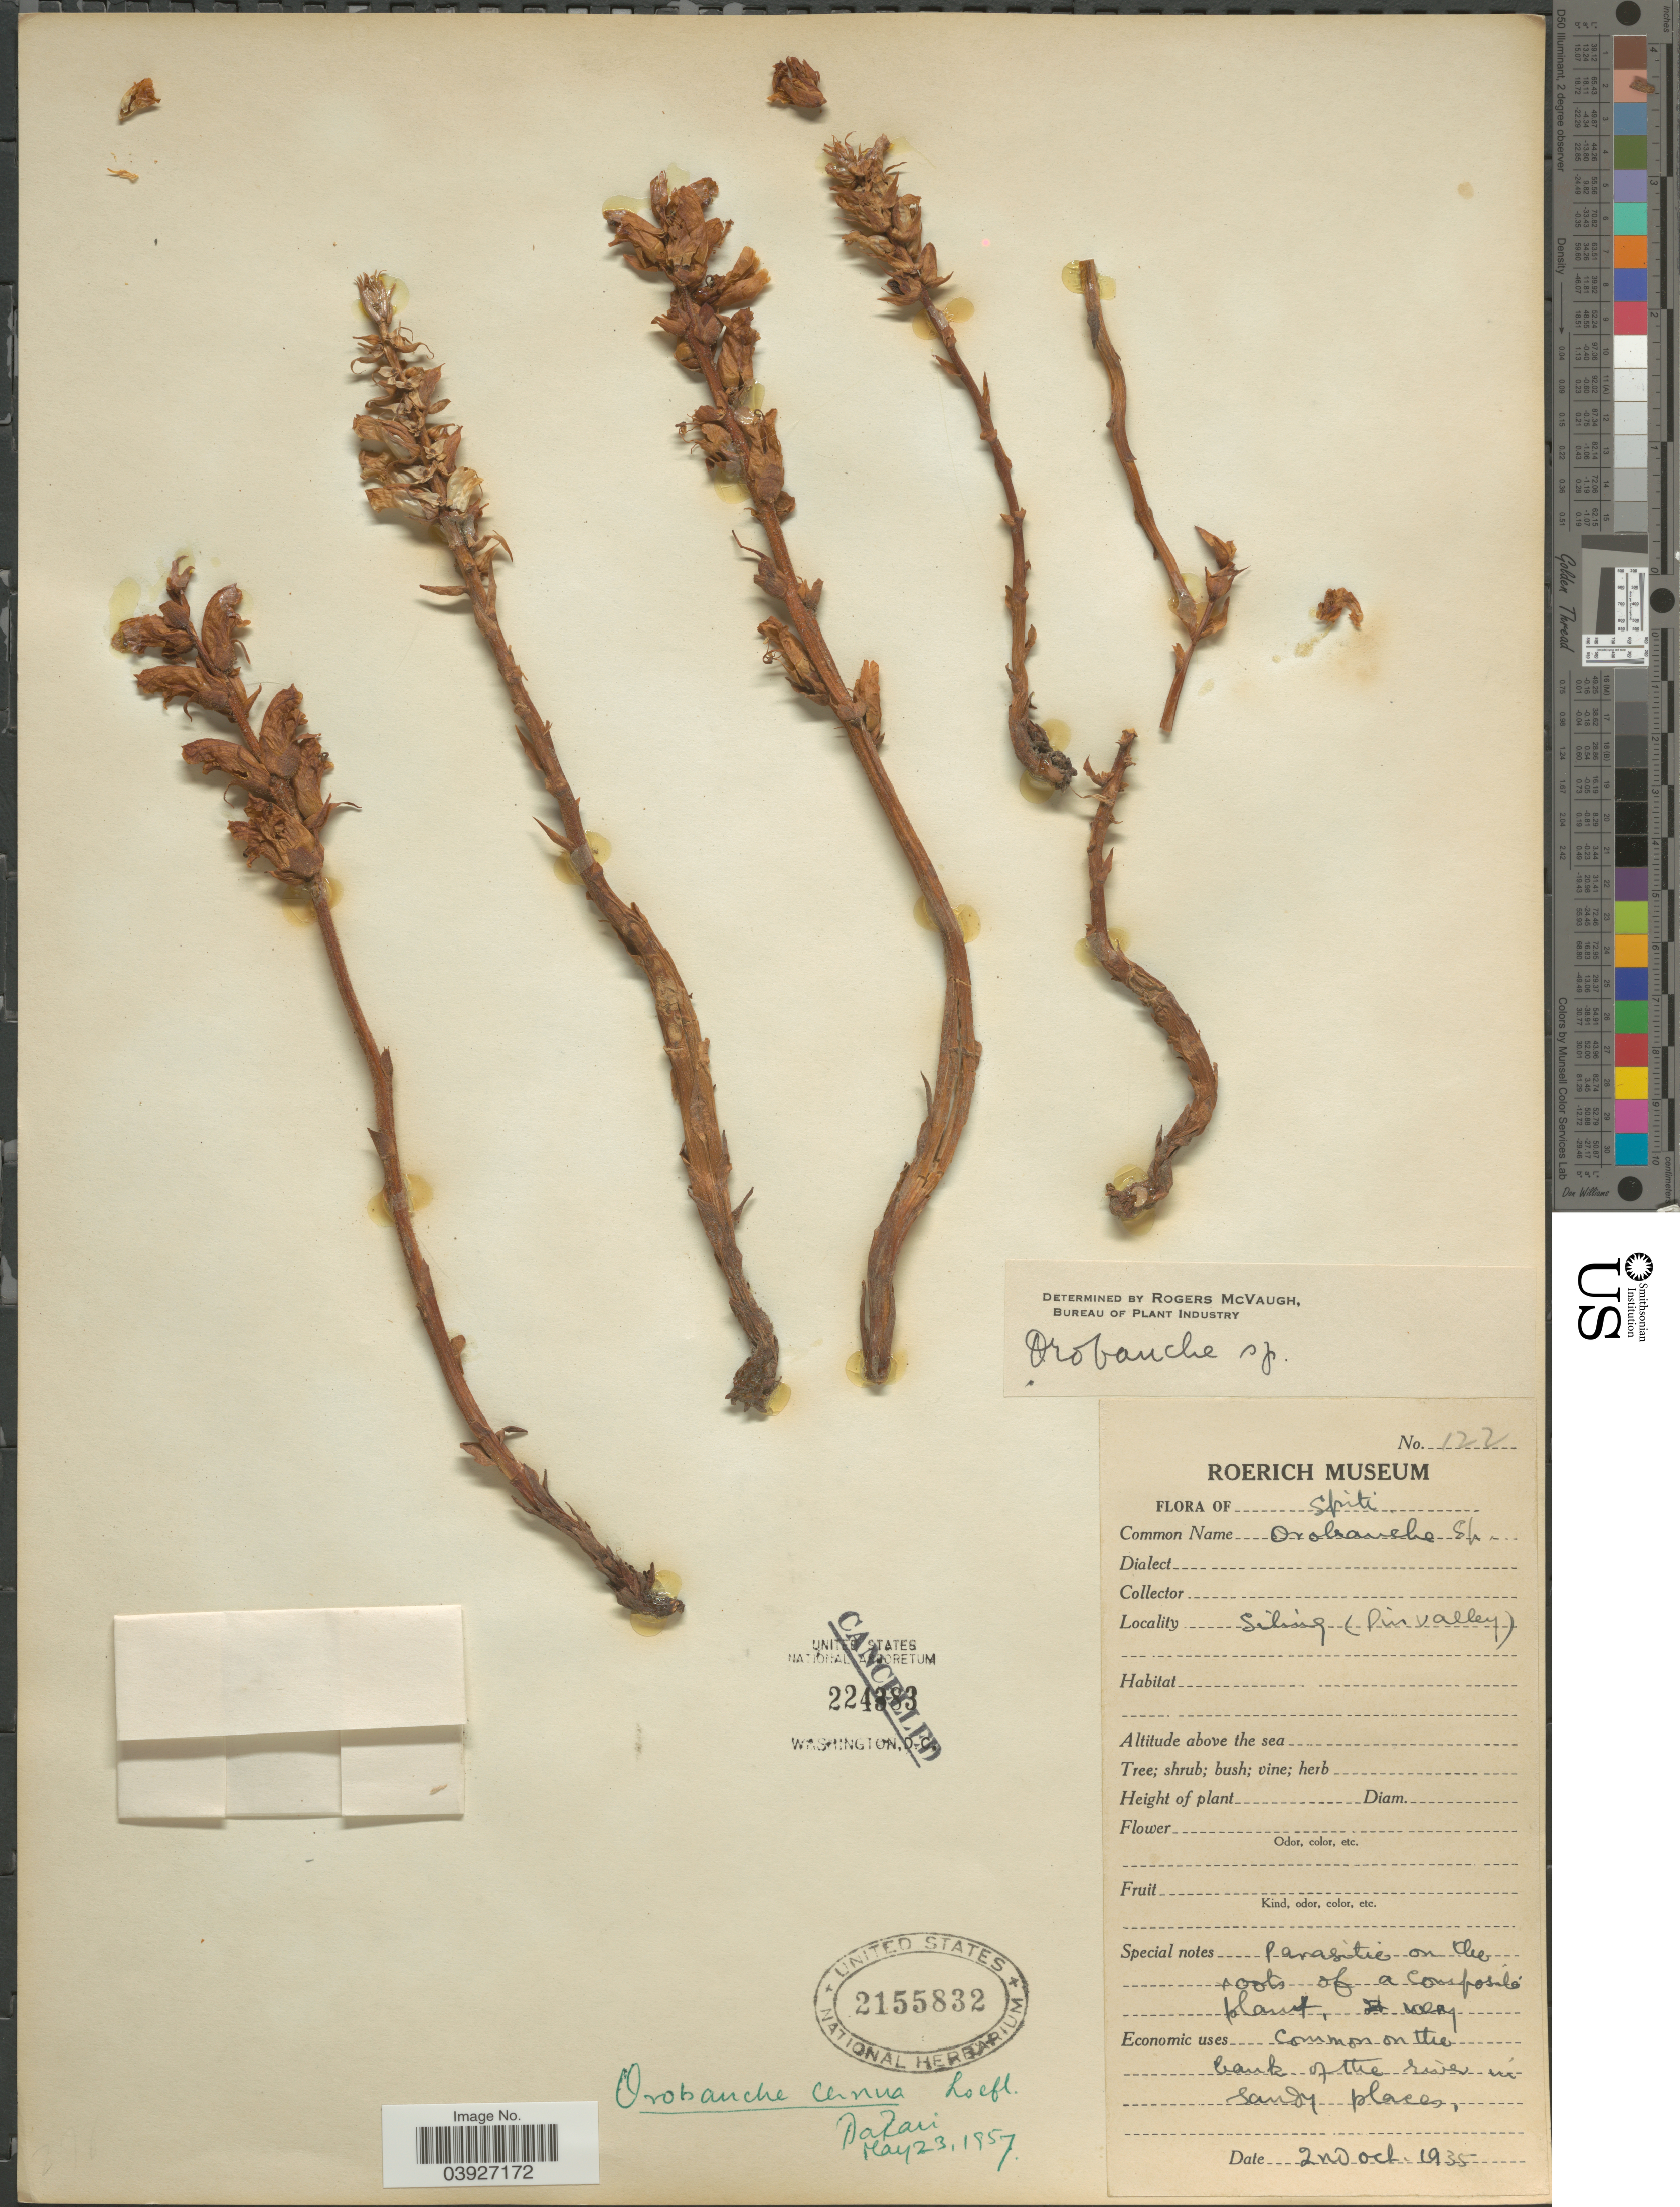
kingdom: Plantae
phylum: Tracheophyta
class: Magnoliopsida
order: Lamiales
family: Orobanchaceae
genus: Orobanche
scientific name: Orobanche cernua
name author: Vell.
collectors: ex herb. Roerich Museum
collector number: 122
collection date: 1935-10-02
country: India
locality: Spiti. Siling (Pin Valley).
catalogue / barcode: US 2155832